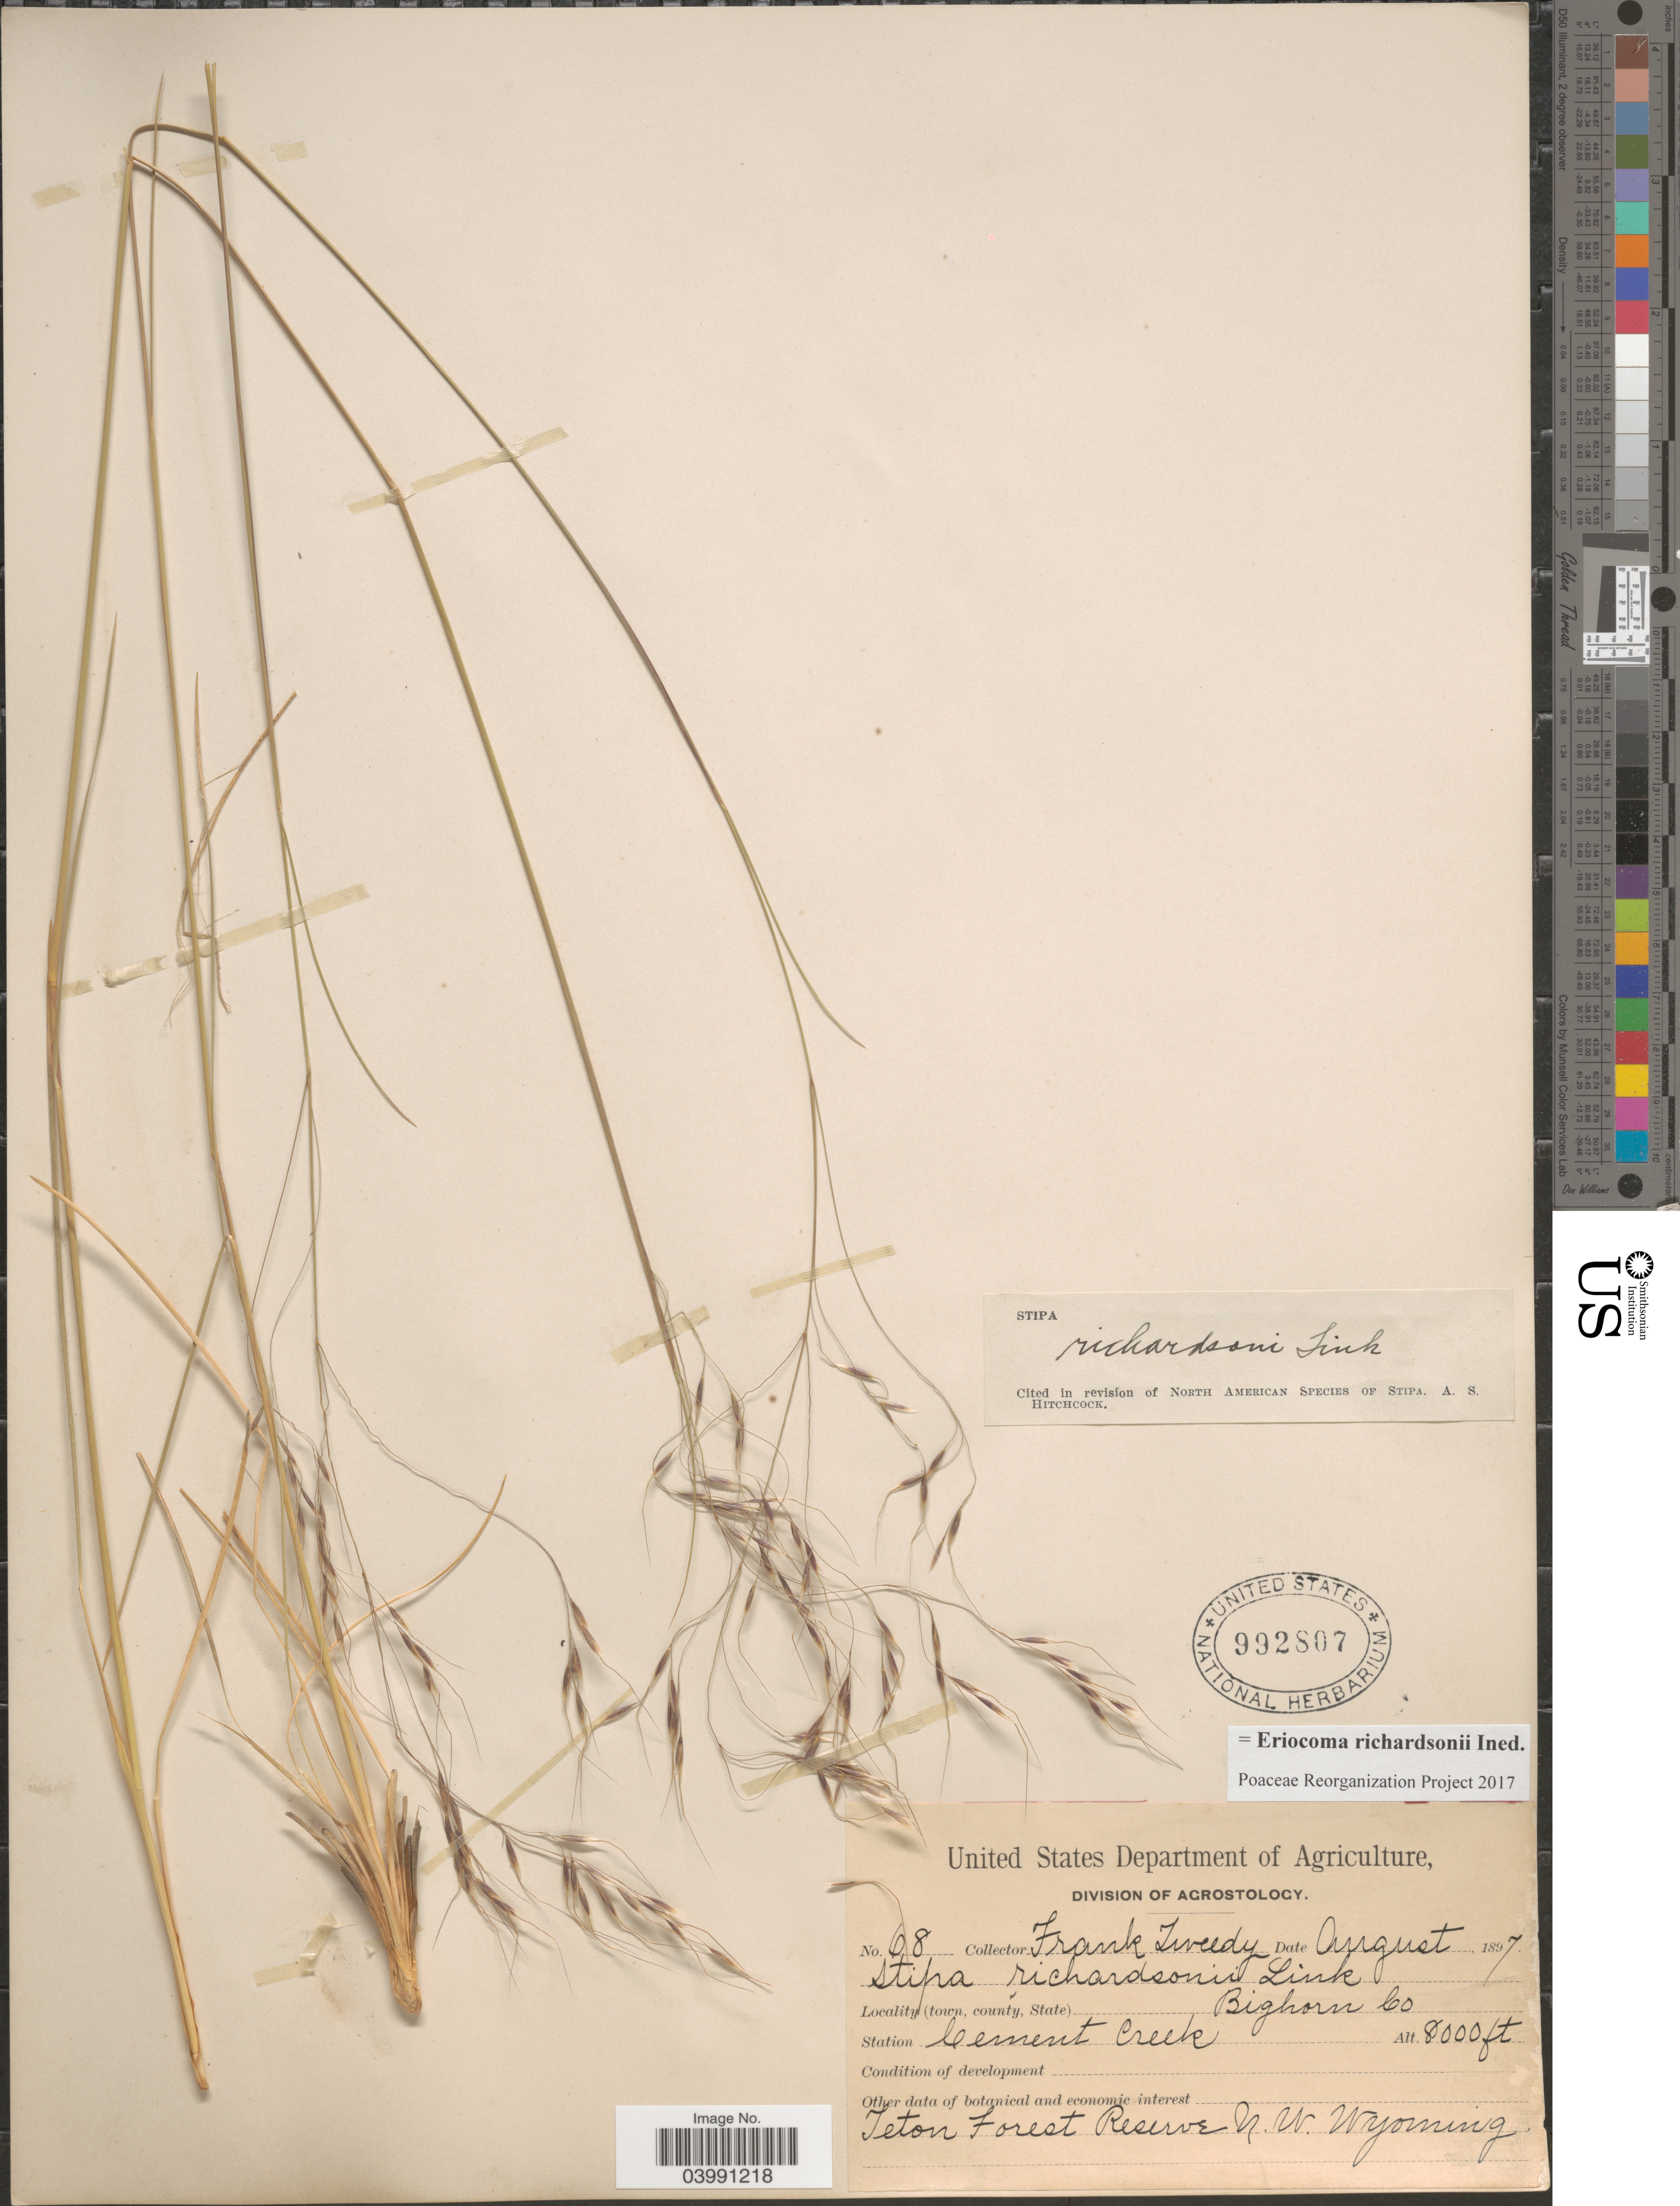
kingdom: Plantae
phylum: Tracheophyta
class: Liliopsida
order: Poales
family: Poaceae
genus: Eriocoma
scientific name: Eriocoma richardsonii ined.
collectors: F. Tweedy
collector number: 68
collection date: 1897-08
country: United States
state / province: Wyoming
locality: Bighorn Co. Station Cement Creek. Teton Forest Reserve. N.W. Wyoming.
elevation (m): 2438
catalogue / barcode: US 992807